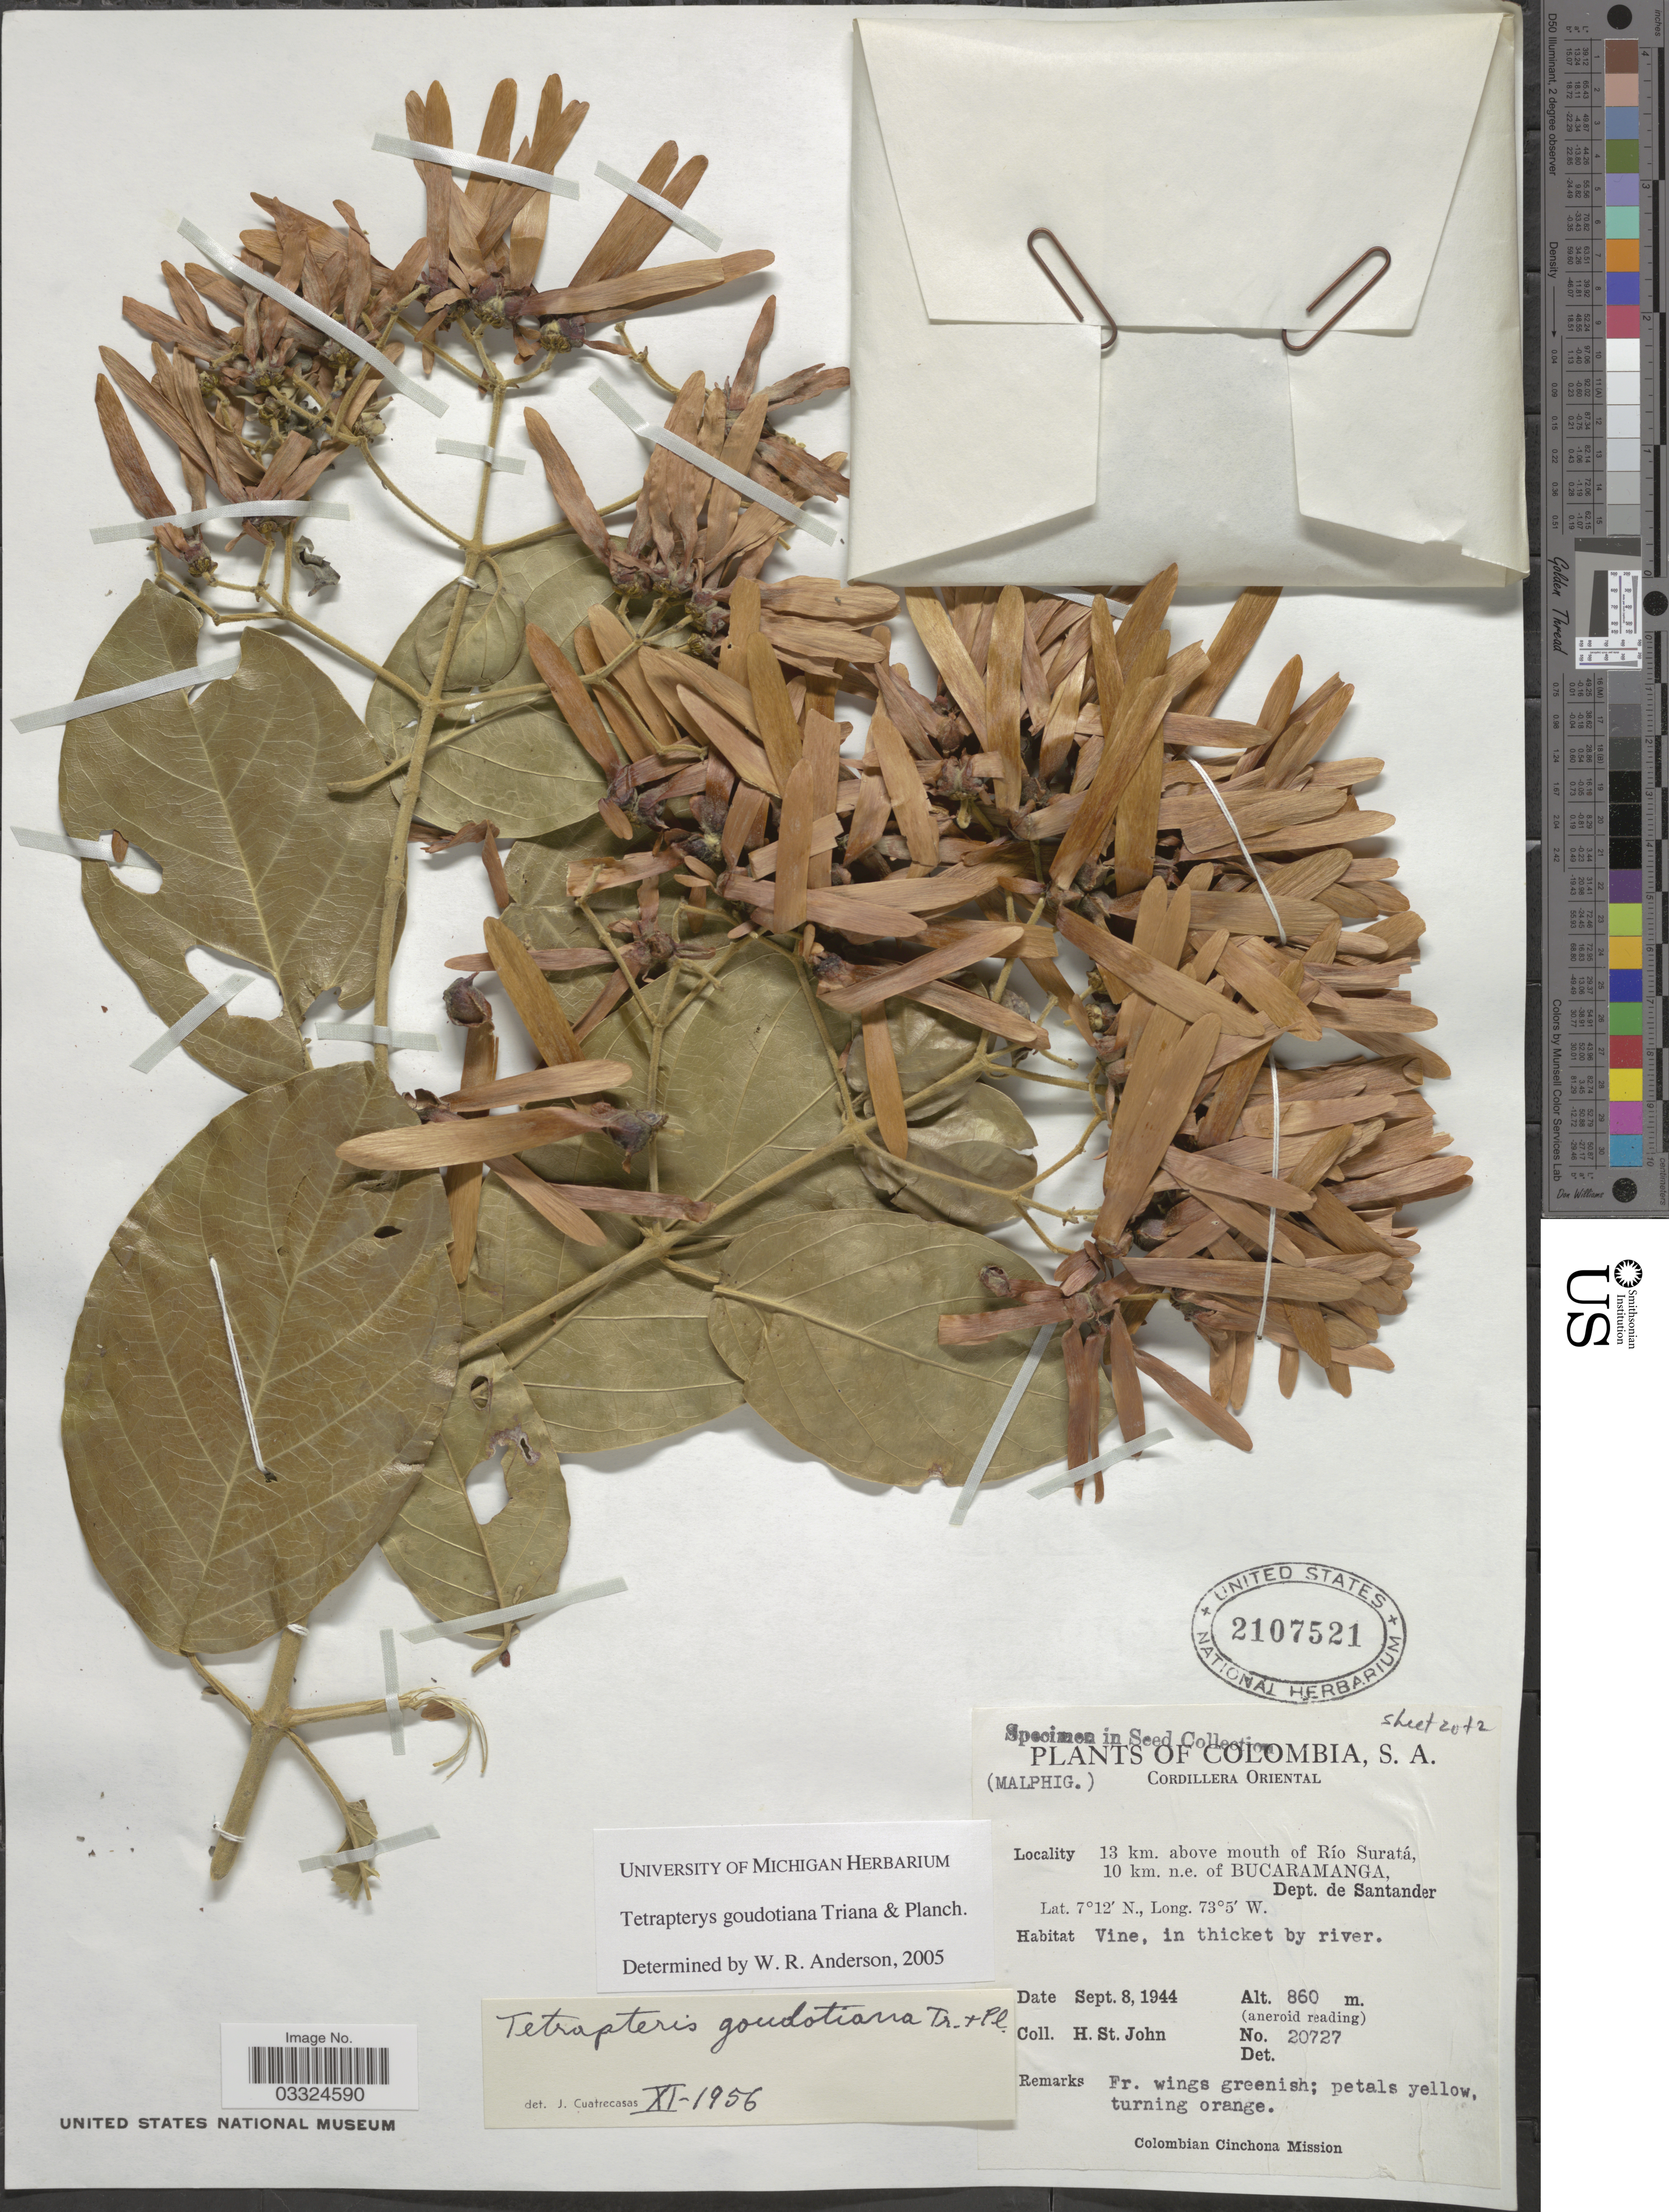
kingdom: Plantae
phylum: Tracheophyta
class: Magnoliopsida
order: Malpighiales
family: Malpighiaceae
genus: Tetrapterys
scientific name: Tetrapterys goudotiana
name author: Triana & Planch.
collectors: H. St. John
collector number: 20727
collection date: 1944-09-08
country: Colombia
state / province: Santander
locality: Cordillera Oriental. 13 km. above mouth of Río Suratá, 10 km. n.e. of Bucaramanga, Dept. de Santander.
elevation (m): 860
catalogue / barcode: US 2107521